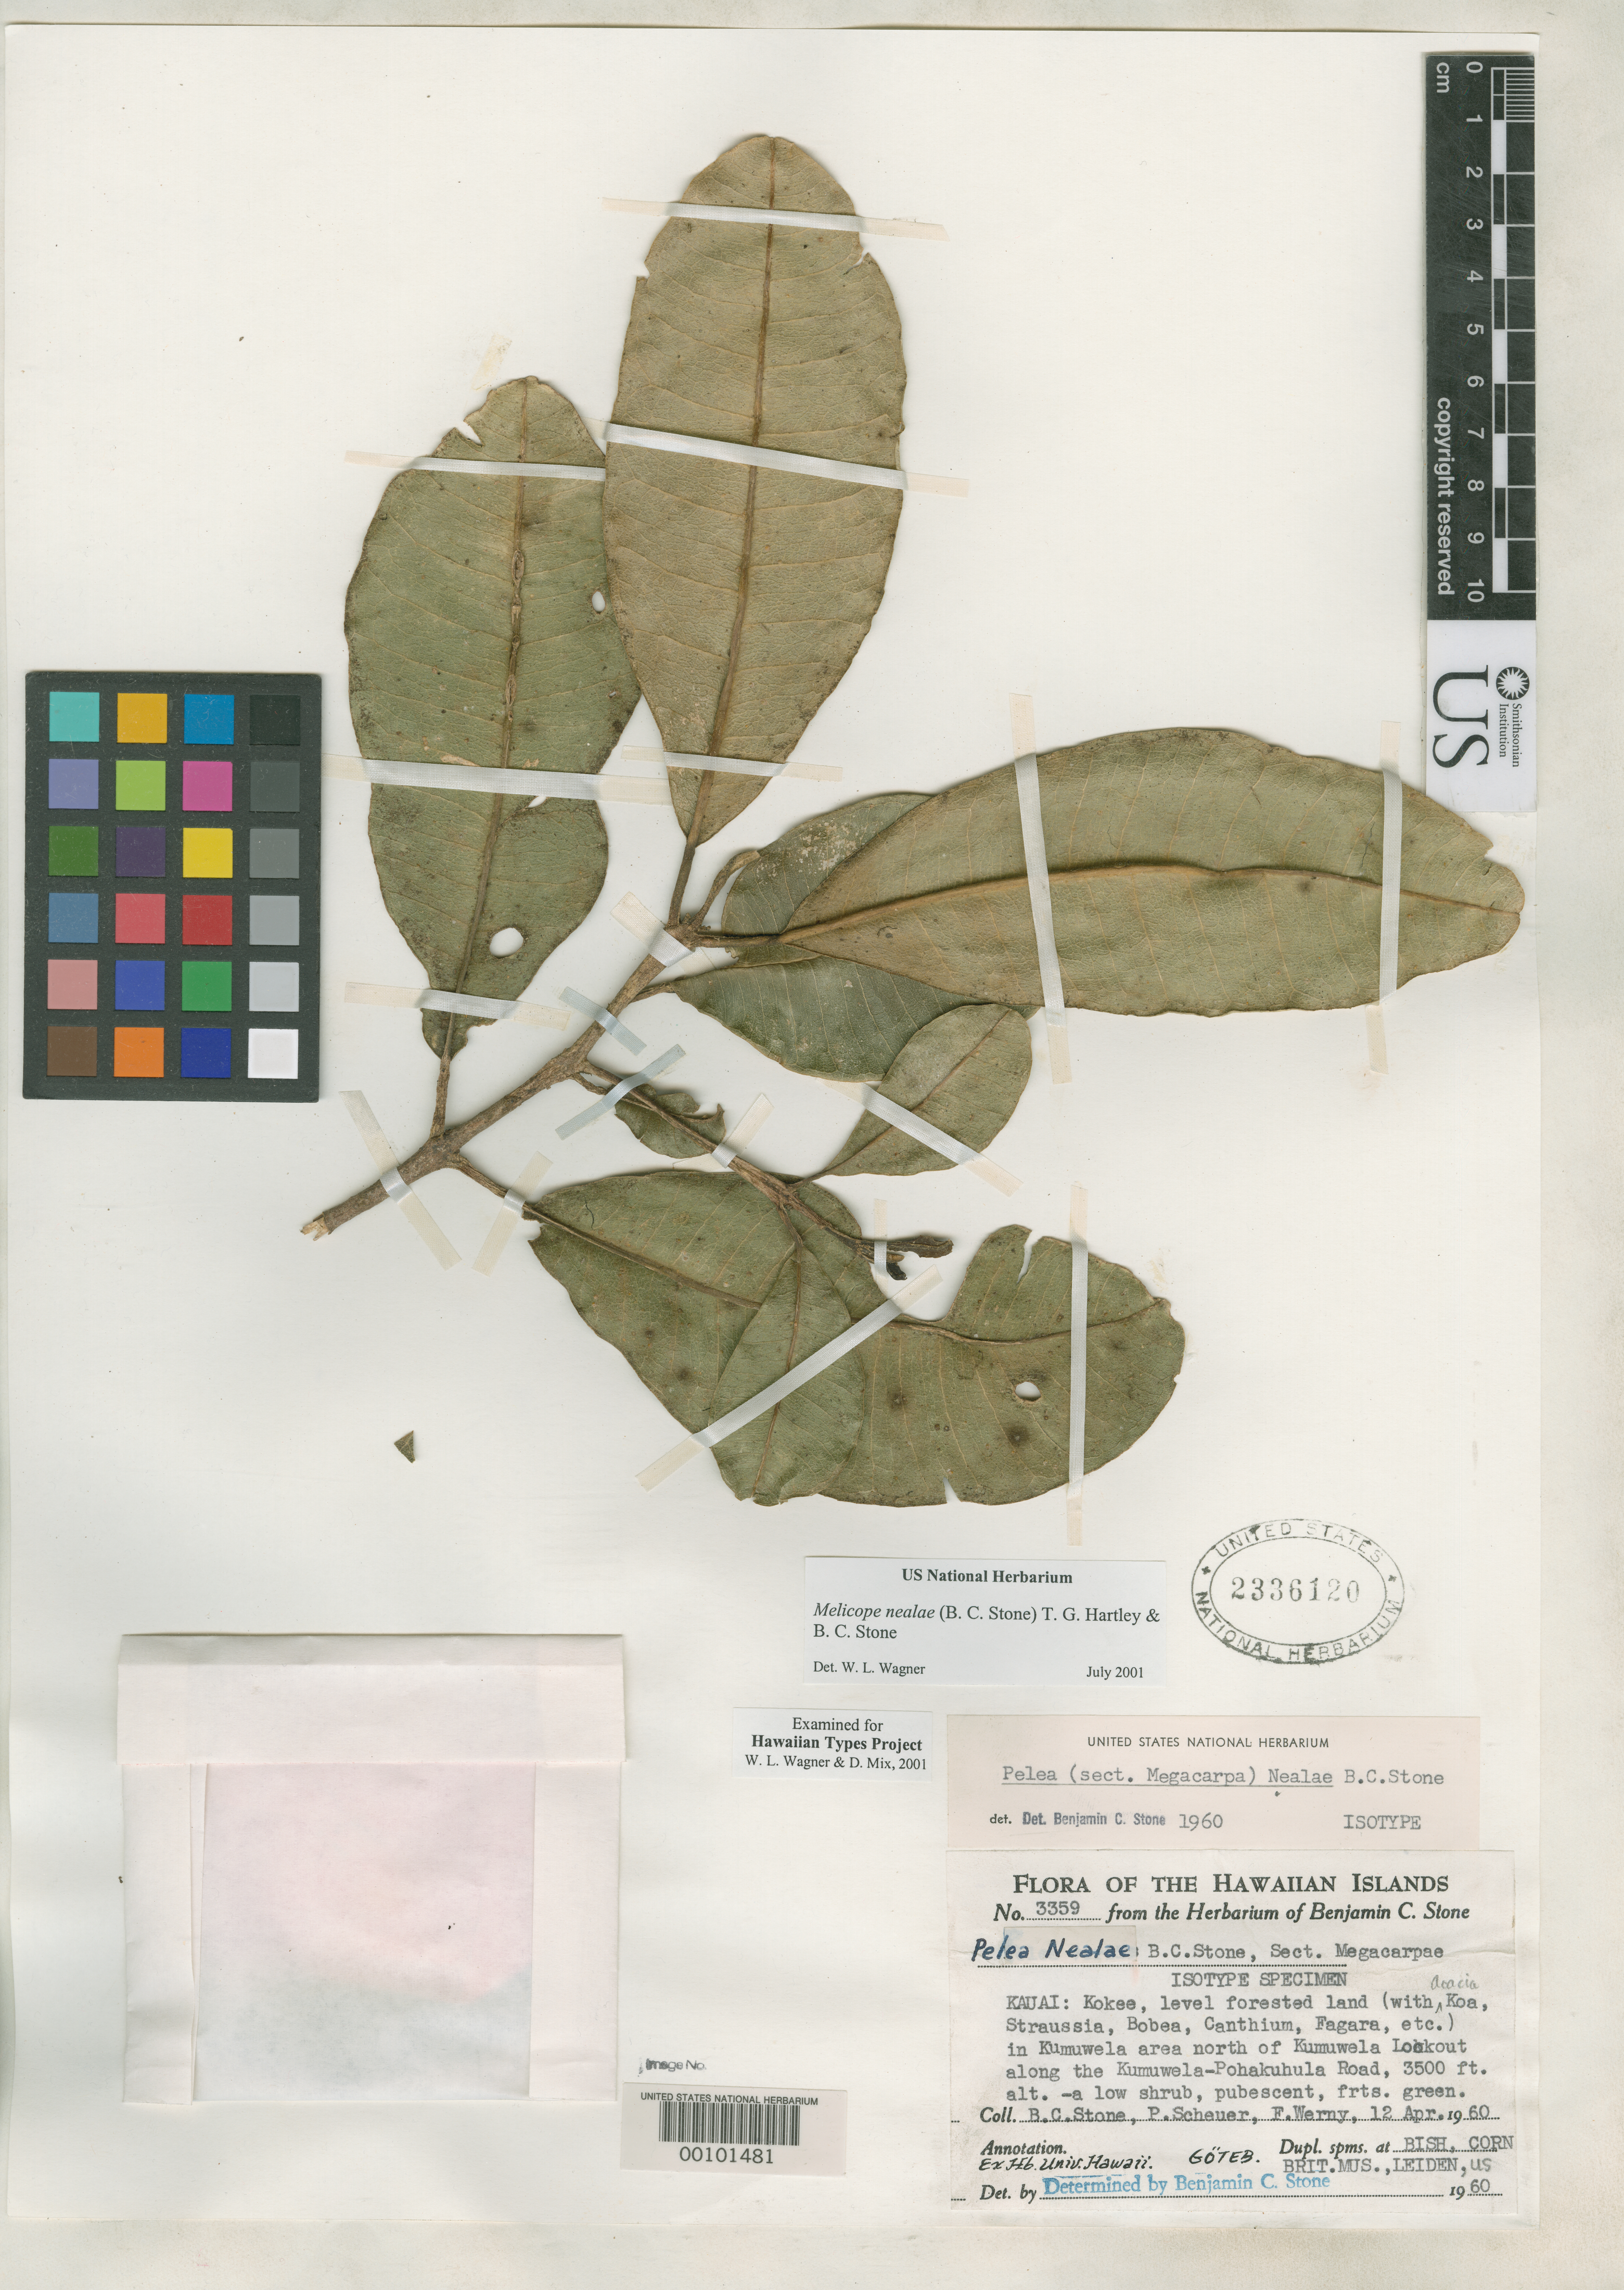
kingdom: Plantae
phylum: Tracheophyta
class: Magnoliopsida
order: Sapindales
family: Rutaceae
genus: Pelea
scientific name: Pelea nealae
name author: B.C. Stone in O. Deg.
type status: Isotype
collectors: B. C. Stone, P. Scheuer & F. Werny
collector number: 3359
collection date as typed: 12 Apr 1960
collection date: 1960-04-12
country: United States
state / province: Hawaii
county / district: Kauai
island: Kaua'i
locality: Kokee. Kumuwela area N of Kumuwela Lookout along the Kumuwela - Pohakuhula Road.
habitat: Level forested land.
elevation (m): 1067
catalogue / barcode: US 2336120